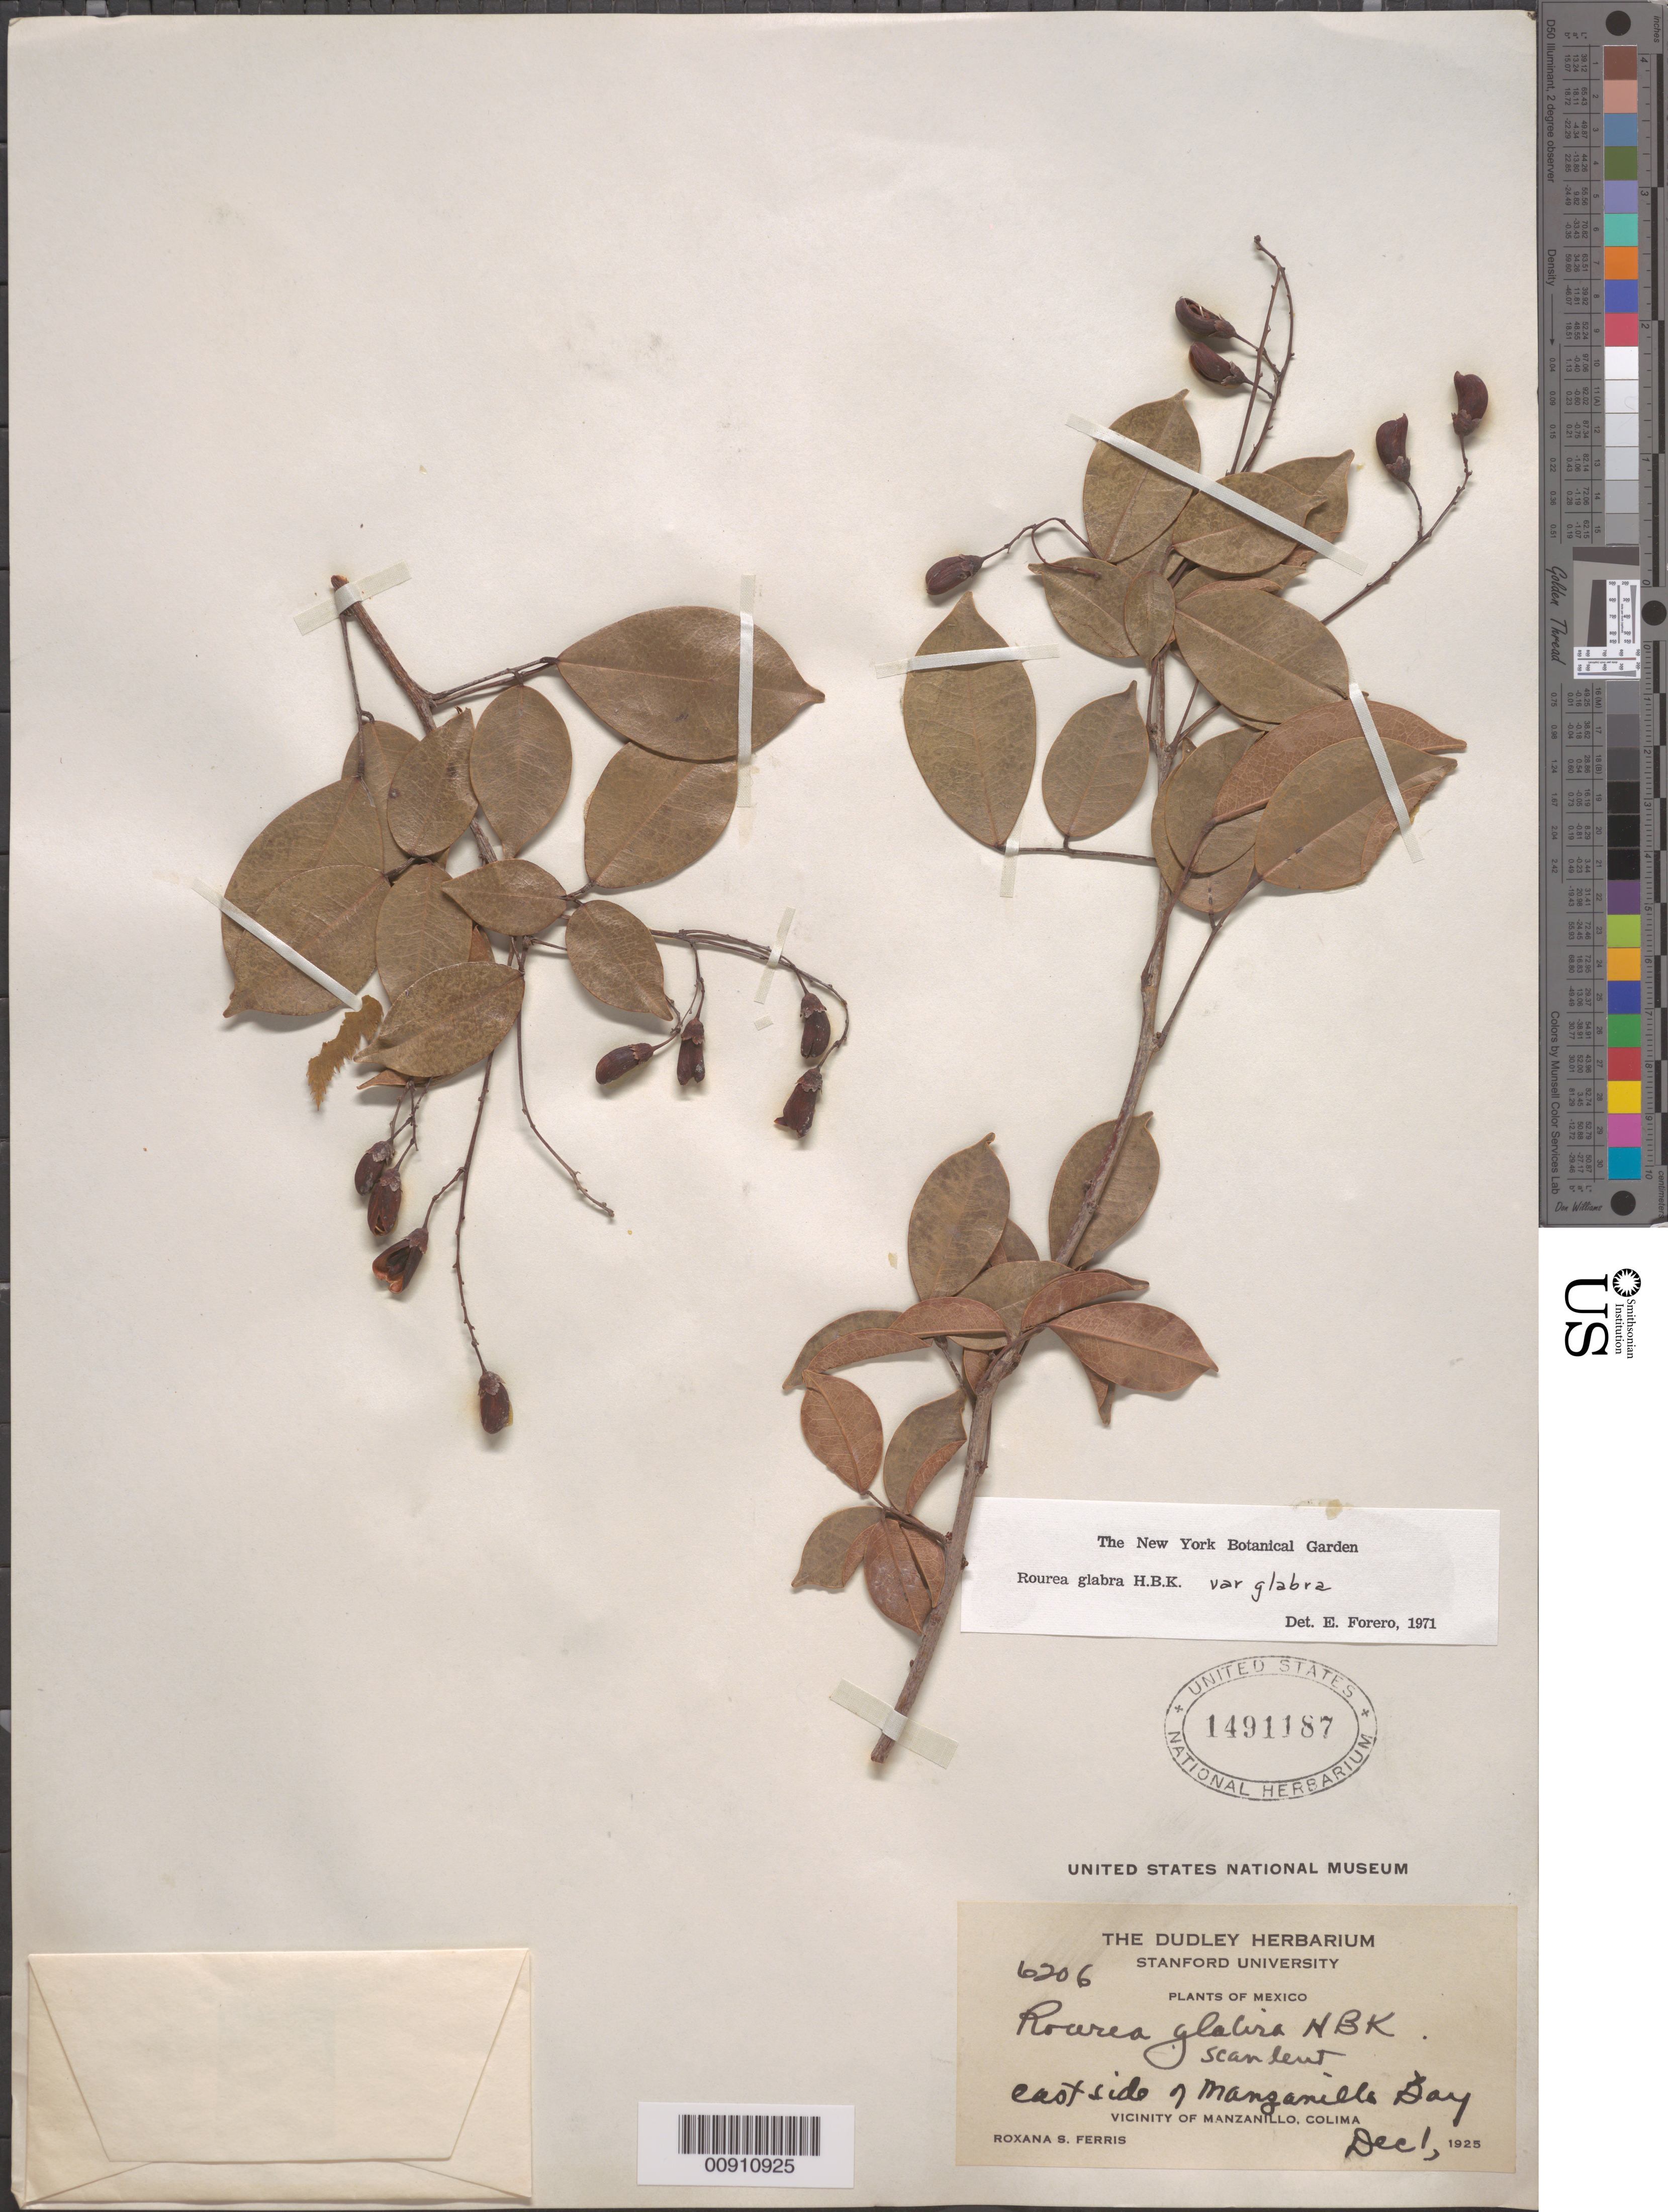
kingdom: Plantae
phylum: Tracheophyta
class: Magnoliopsida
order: Oxalidales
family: Connaraceae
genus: Rourea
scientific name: Rourea glabra var. glabra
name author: Kunth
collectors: R. S. Ferris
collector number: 6206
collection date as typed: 01 Dec 1925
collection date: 1925-12-01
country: Mexico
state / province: Colima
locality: East side of Manzanillo Bay, Colima.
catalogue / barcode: US 1491187